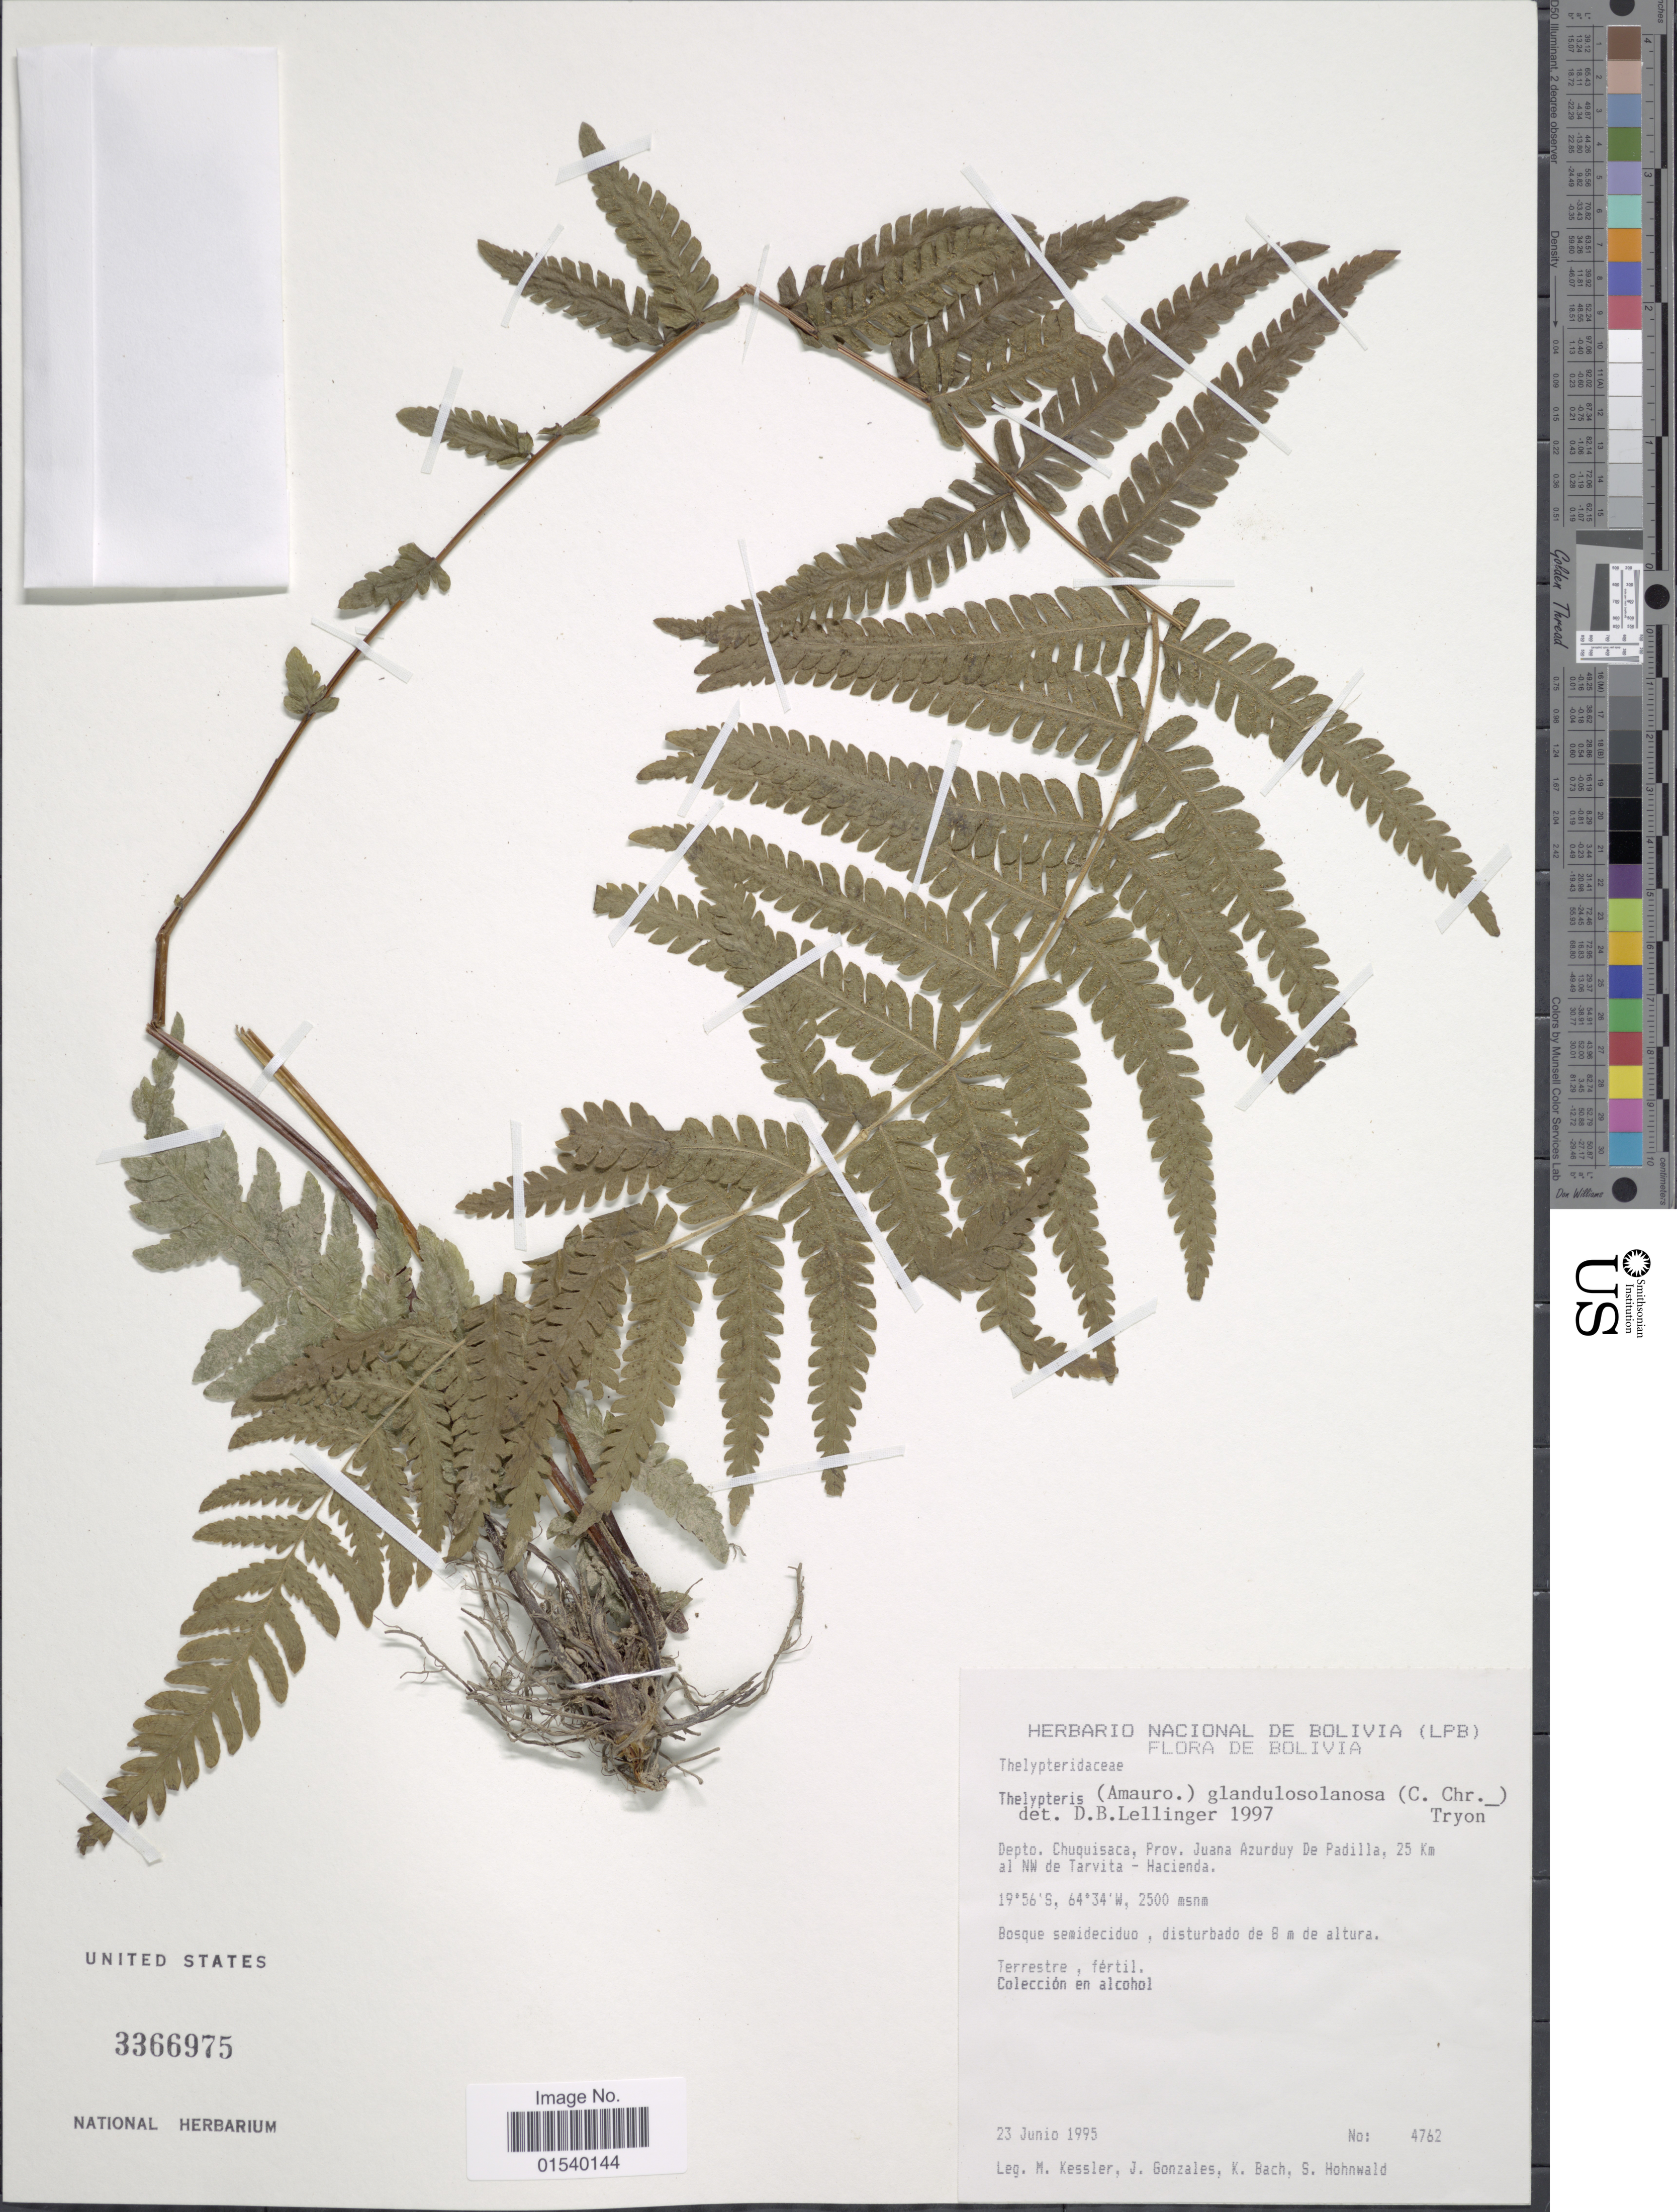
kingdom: Plantae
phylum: Tracheophyta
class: Polypodiopsida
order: Polypodiales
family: Thelypteridaceae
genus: Amauropelta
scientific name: Amauropelta glandulosalanosa (C. Chr.) comb. nov., ined. 2015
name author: (C. Chr.)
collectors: M. Kessler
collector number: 4762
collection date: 1995-06-23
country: Bolivia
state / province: Chuquisaca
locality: Depto Chuquisaca, prov. Juana Azurduy De Padilla, 25 km al NW de Tarita - Hacienda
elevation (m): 2500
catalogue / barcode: US 3366975